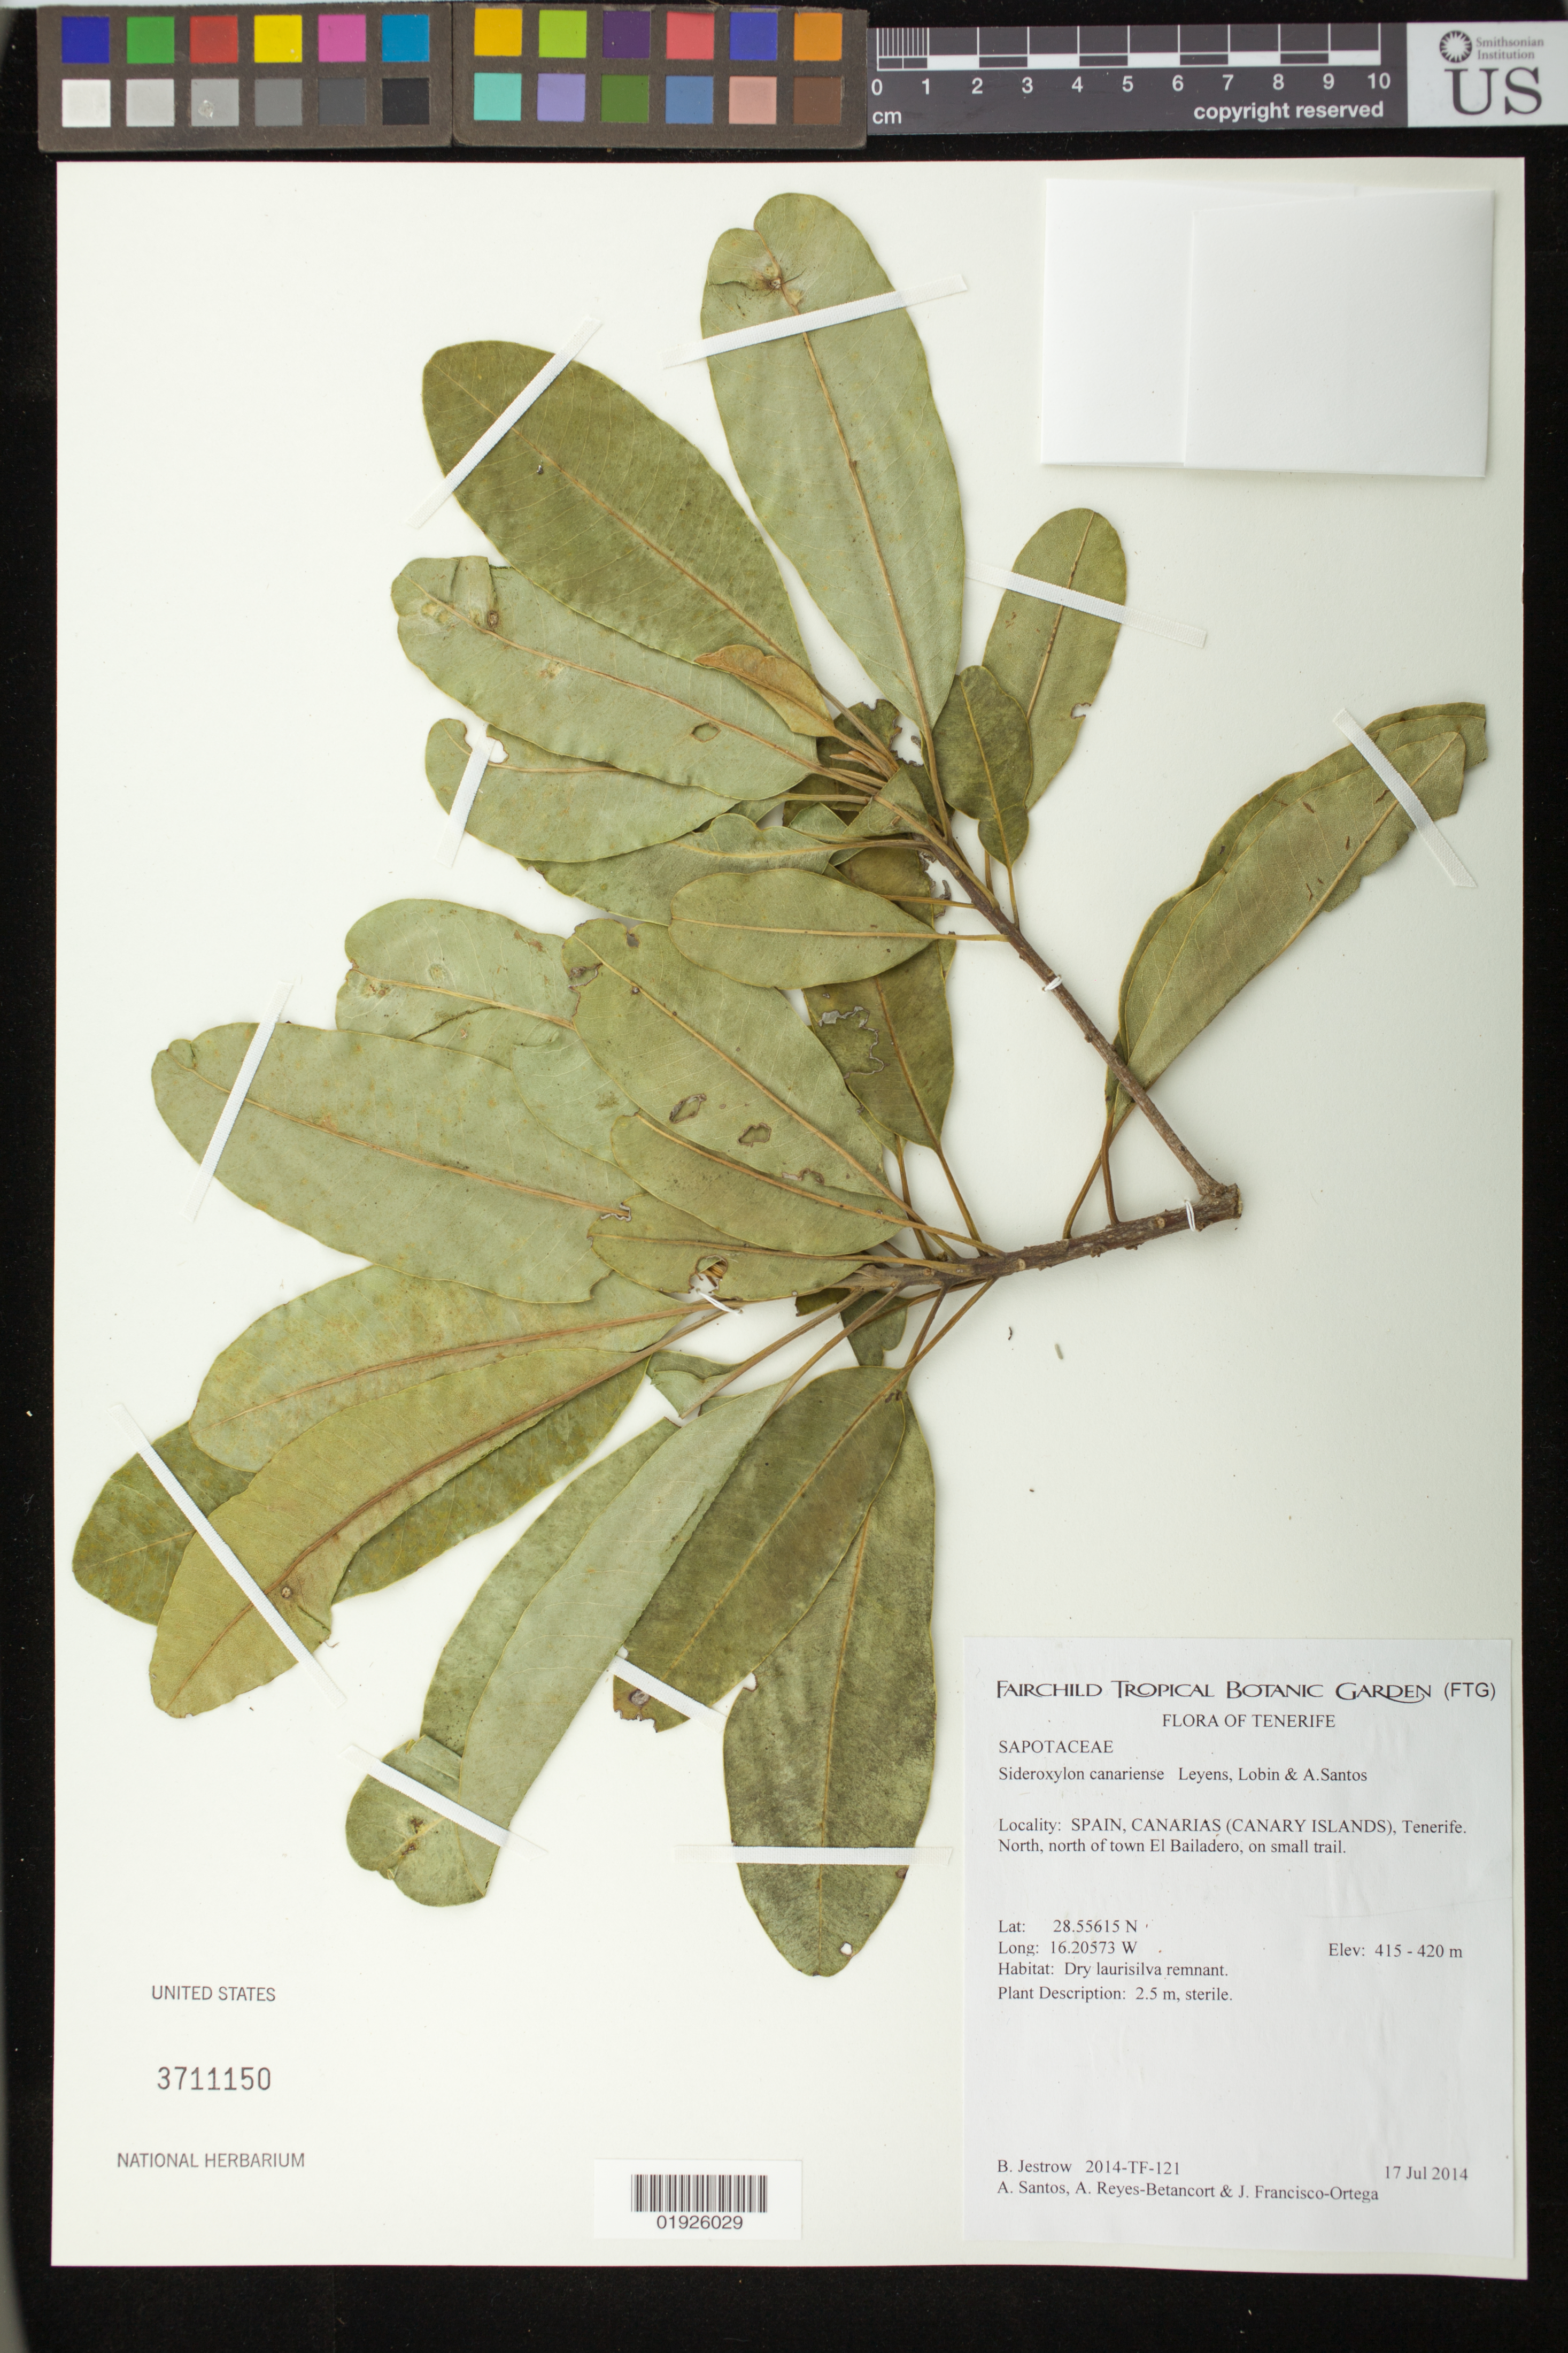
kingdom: Plantae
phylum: Tracheophyta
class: Magnoliopsida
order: Ericales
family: Sapotaceae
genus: Sideroxylon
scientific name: Sideroxylon canariense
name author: Leyens et al.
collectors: B. Jestrow, A. Santos, A. Reyes-Betancort & J. Fransisco-Ortega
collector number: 2014-TF-121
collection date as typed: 17 Jul 2014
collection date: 2014-07-17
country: Spain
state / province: Canarias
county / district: Santa Cruz de Tenerife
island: Tenerife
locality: Canary Islands, Tenerife. North, north of town El Bailadero, on small trail.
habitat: Dry laurisilva remnant.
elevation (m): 415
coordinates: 28.55615, 16.20573 W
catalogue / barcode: US 3711150